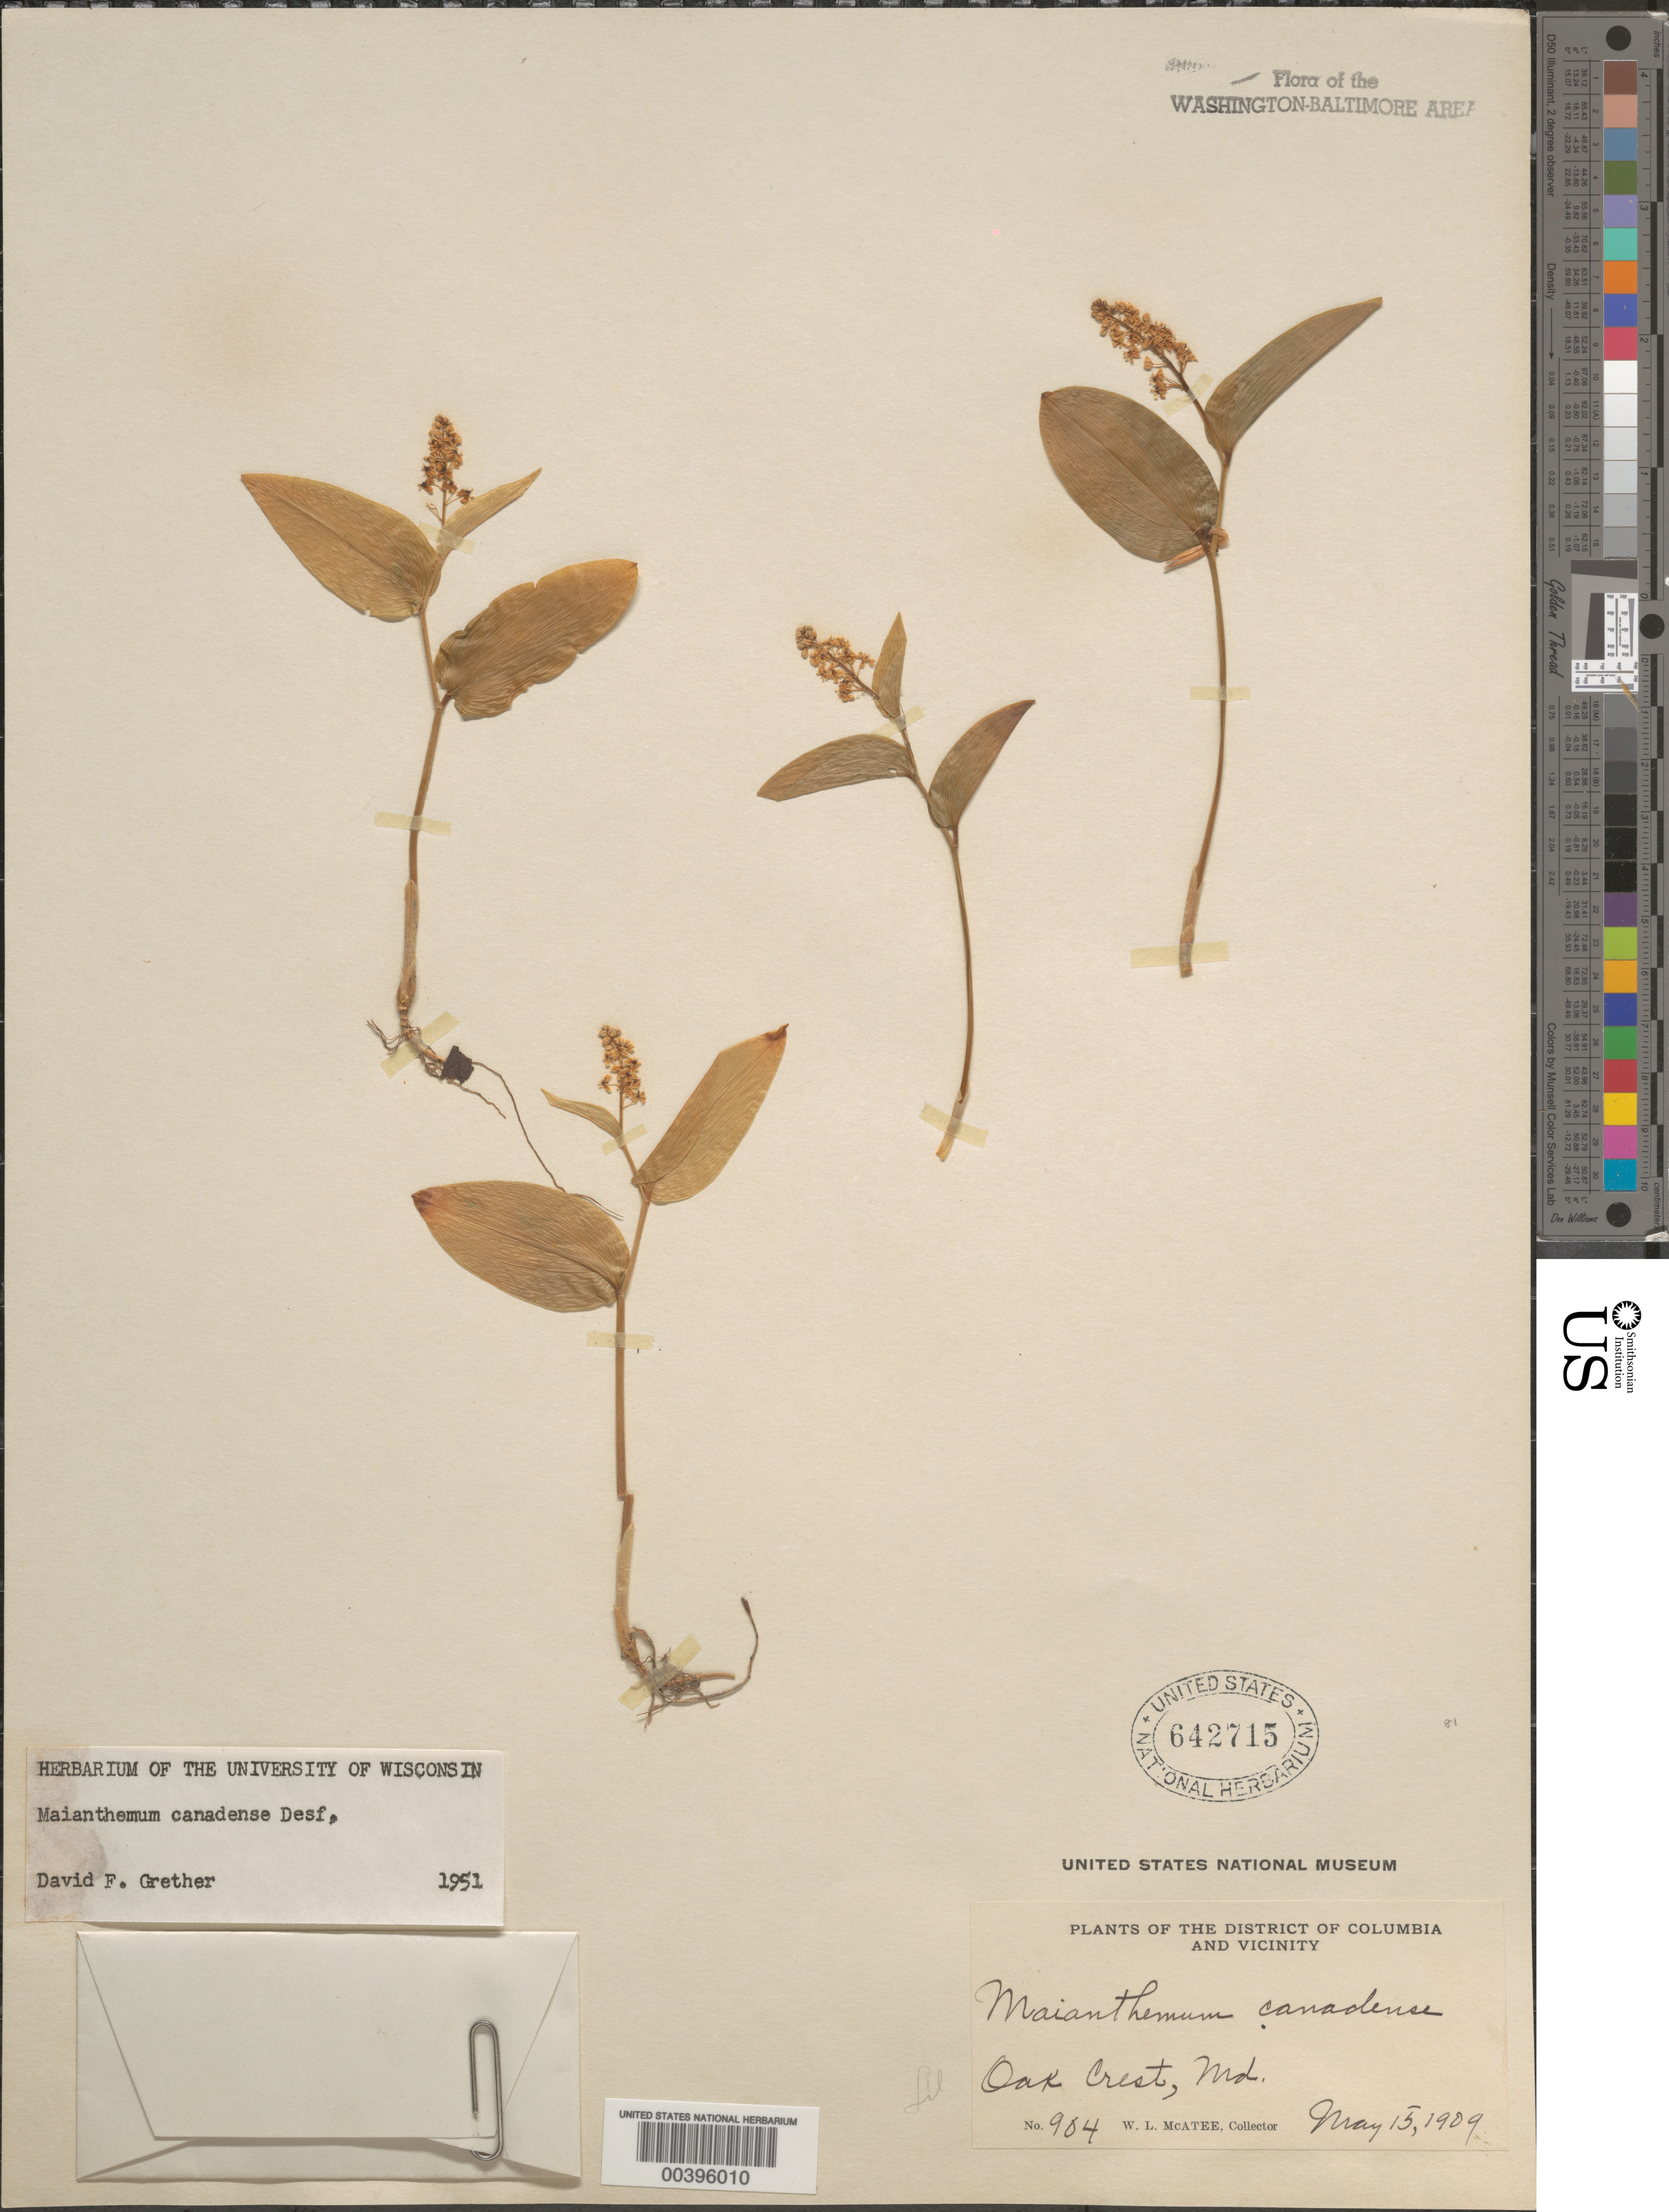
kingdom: Plantae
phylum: Tracheophyta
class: Liliopsida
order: Asparagales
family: Asparagaceae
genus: Maianthemum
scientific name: Maianthemum canadense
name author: Desf.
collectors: W. McAtee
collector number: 904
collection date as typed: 15 May 1909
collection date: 1909-05-15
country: United States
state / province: Maryland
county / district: Prince George's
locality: Oak Crest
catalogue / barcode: US 642715